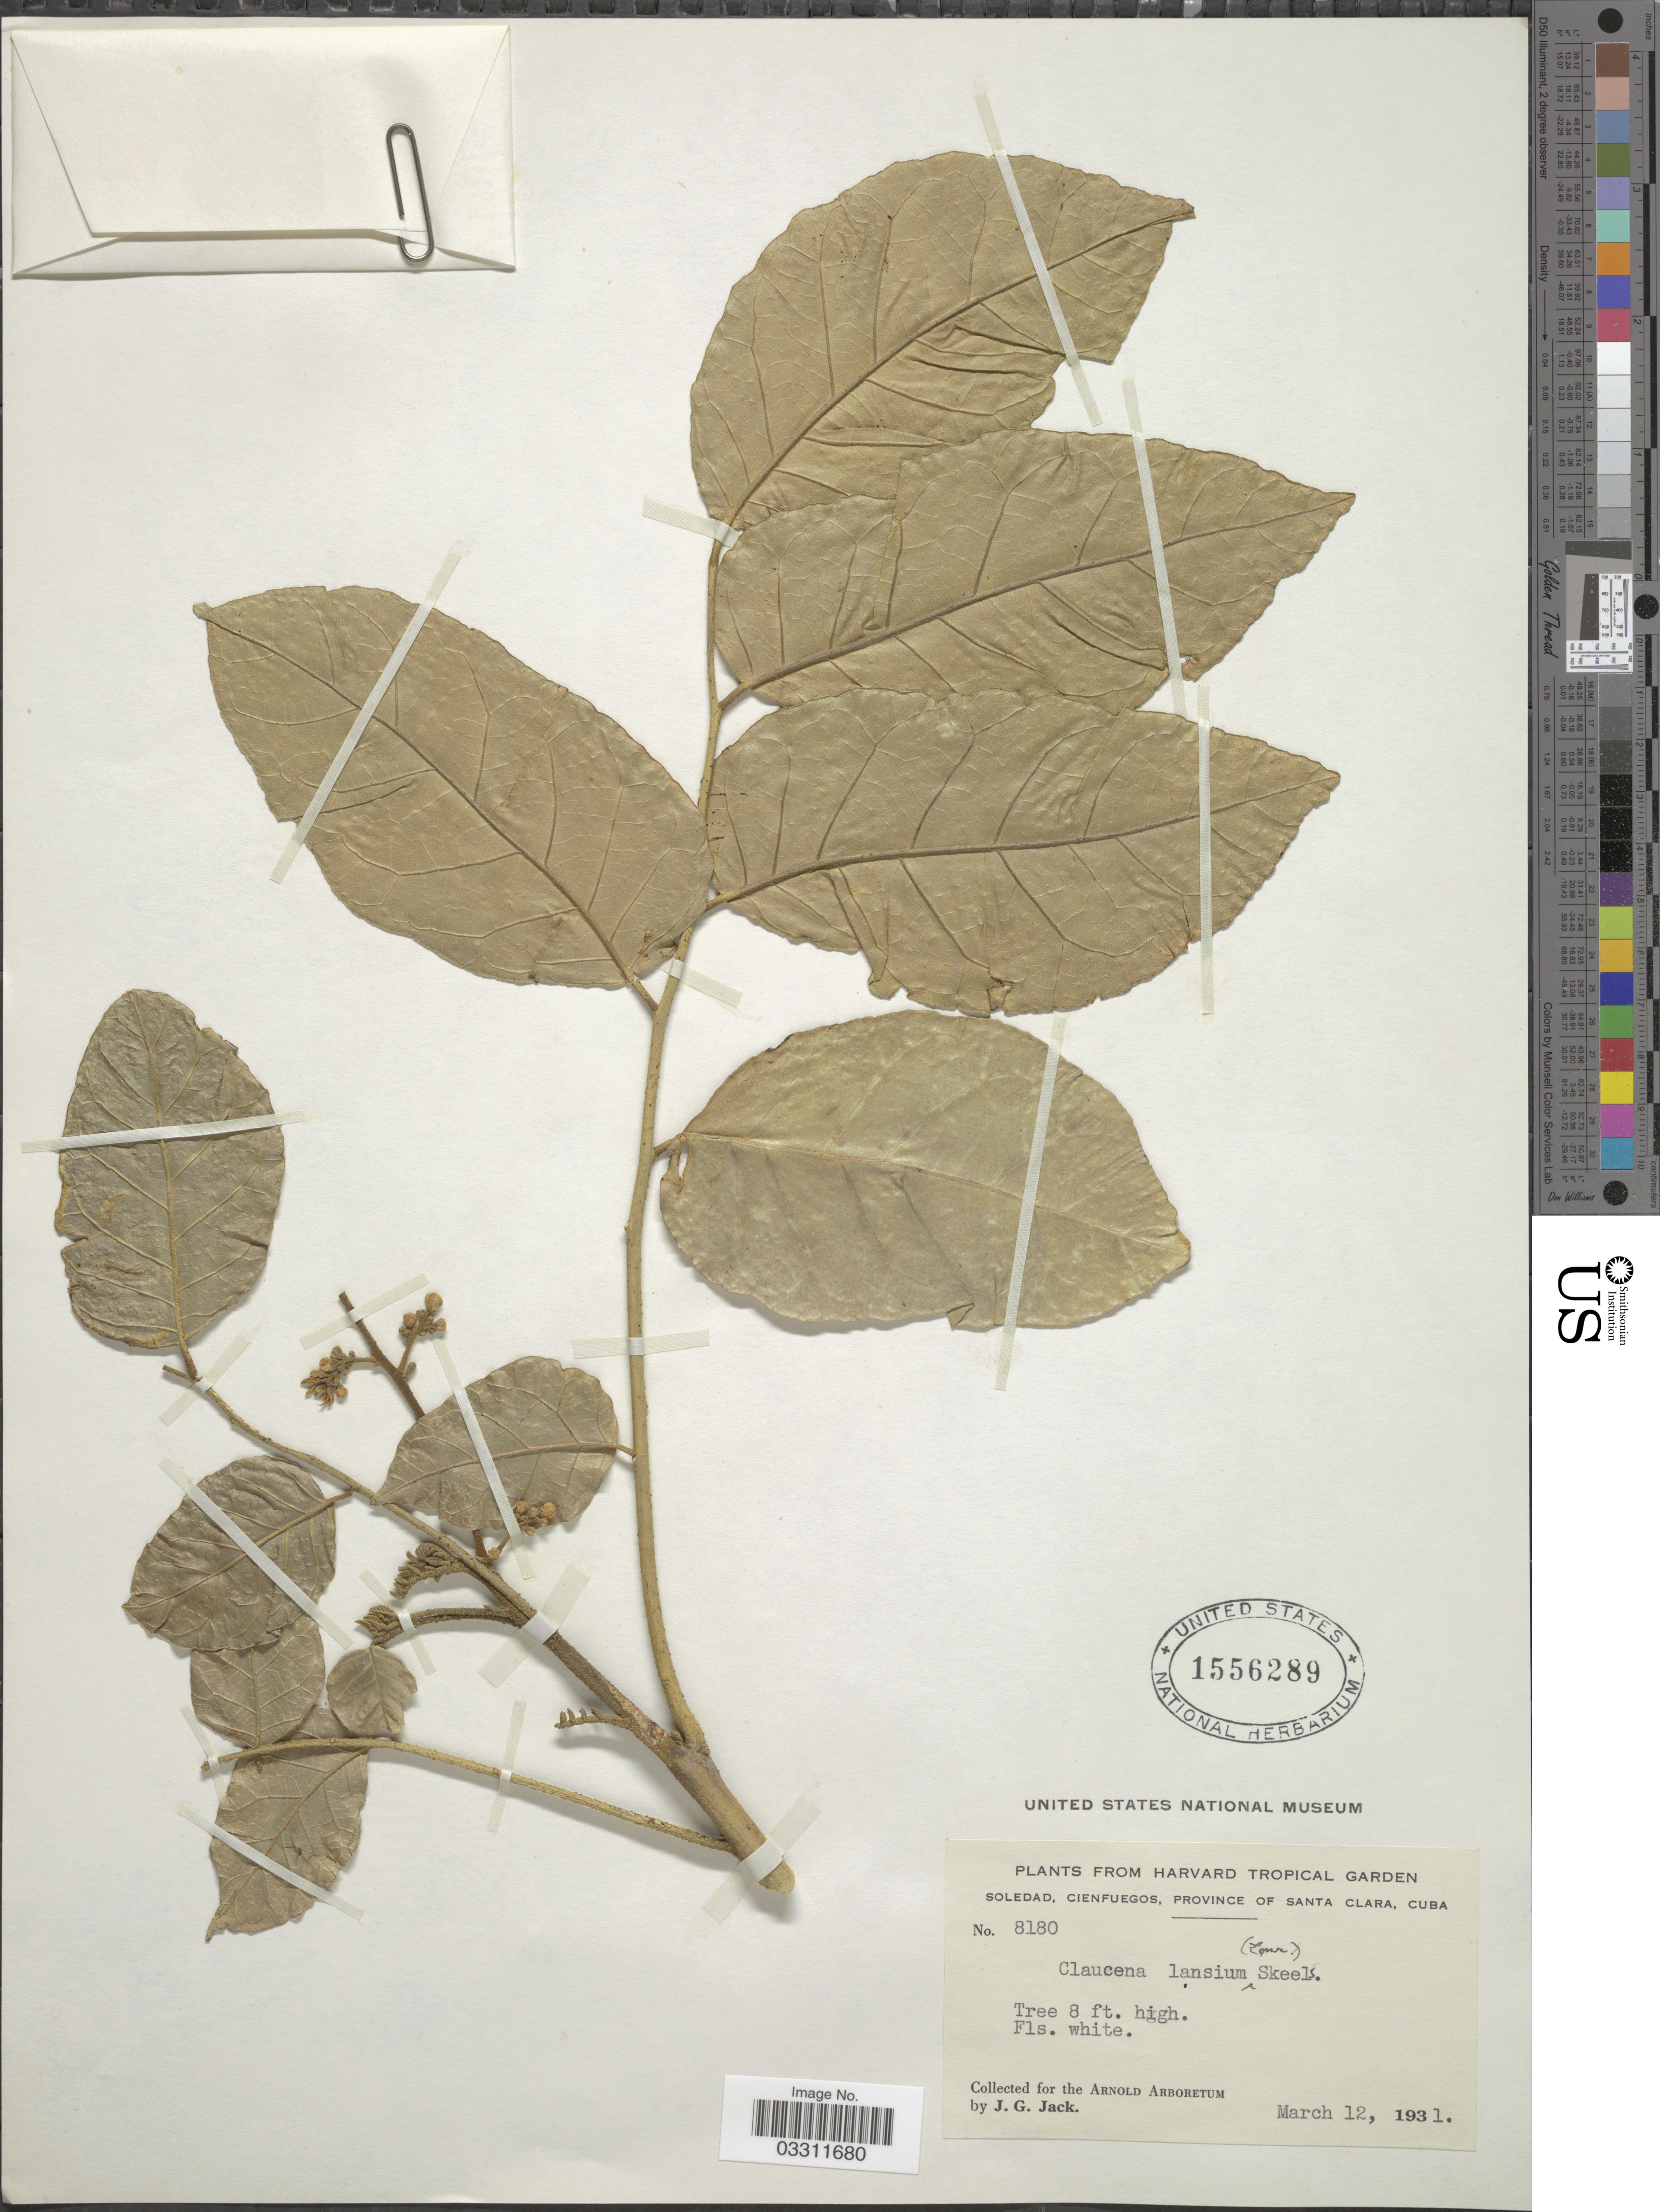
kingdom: Plantae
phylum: Tracheophyta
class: Magnoliopsida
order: Sapindales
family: Rutaceae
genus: Clausena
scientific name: Clausena lansium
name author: (Lour.) Skeels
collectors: J. G. Jack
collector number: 8180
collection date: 1931-03-12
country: Cuba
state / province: Las Villas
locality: Soledad, Cienfuegos, Province of Santa Clara.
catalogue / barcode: US 1556289